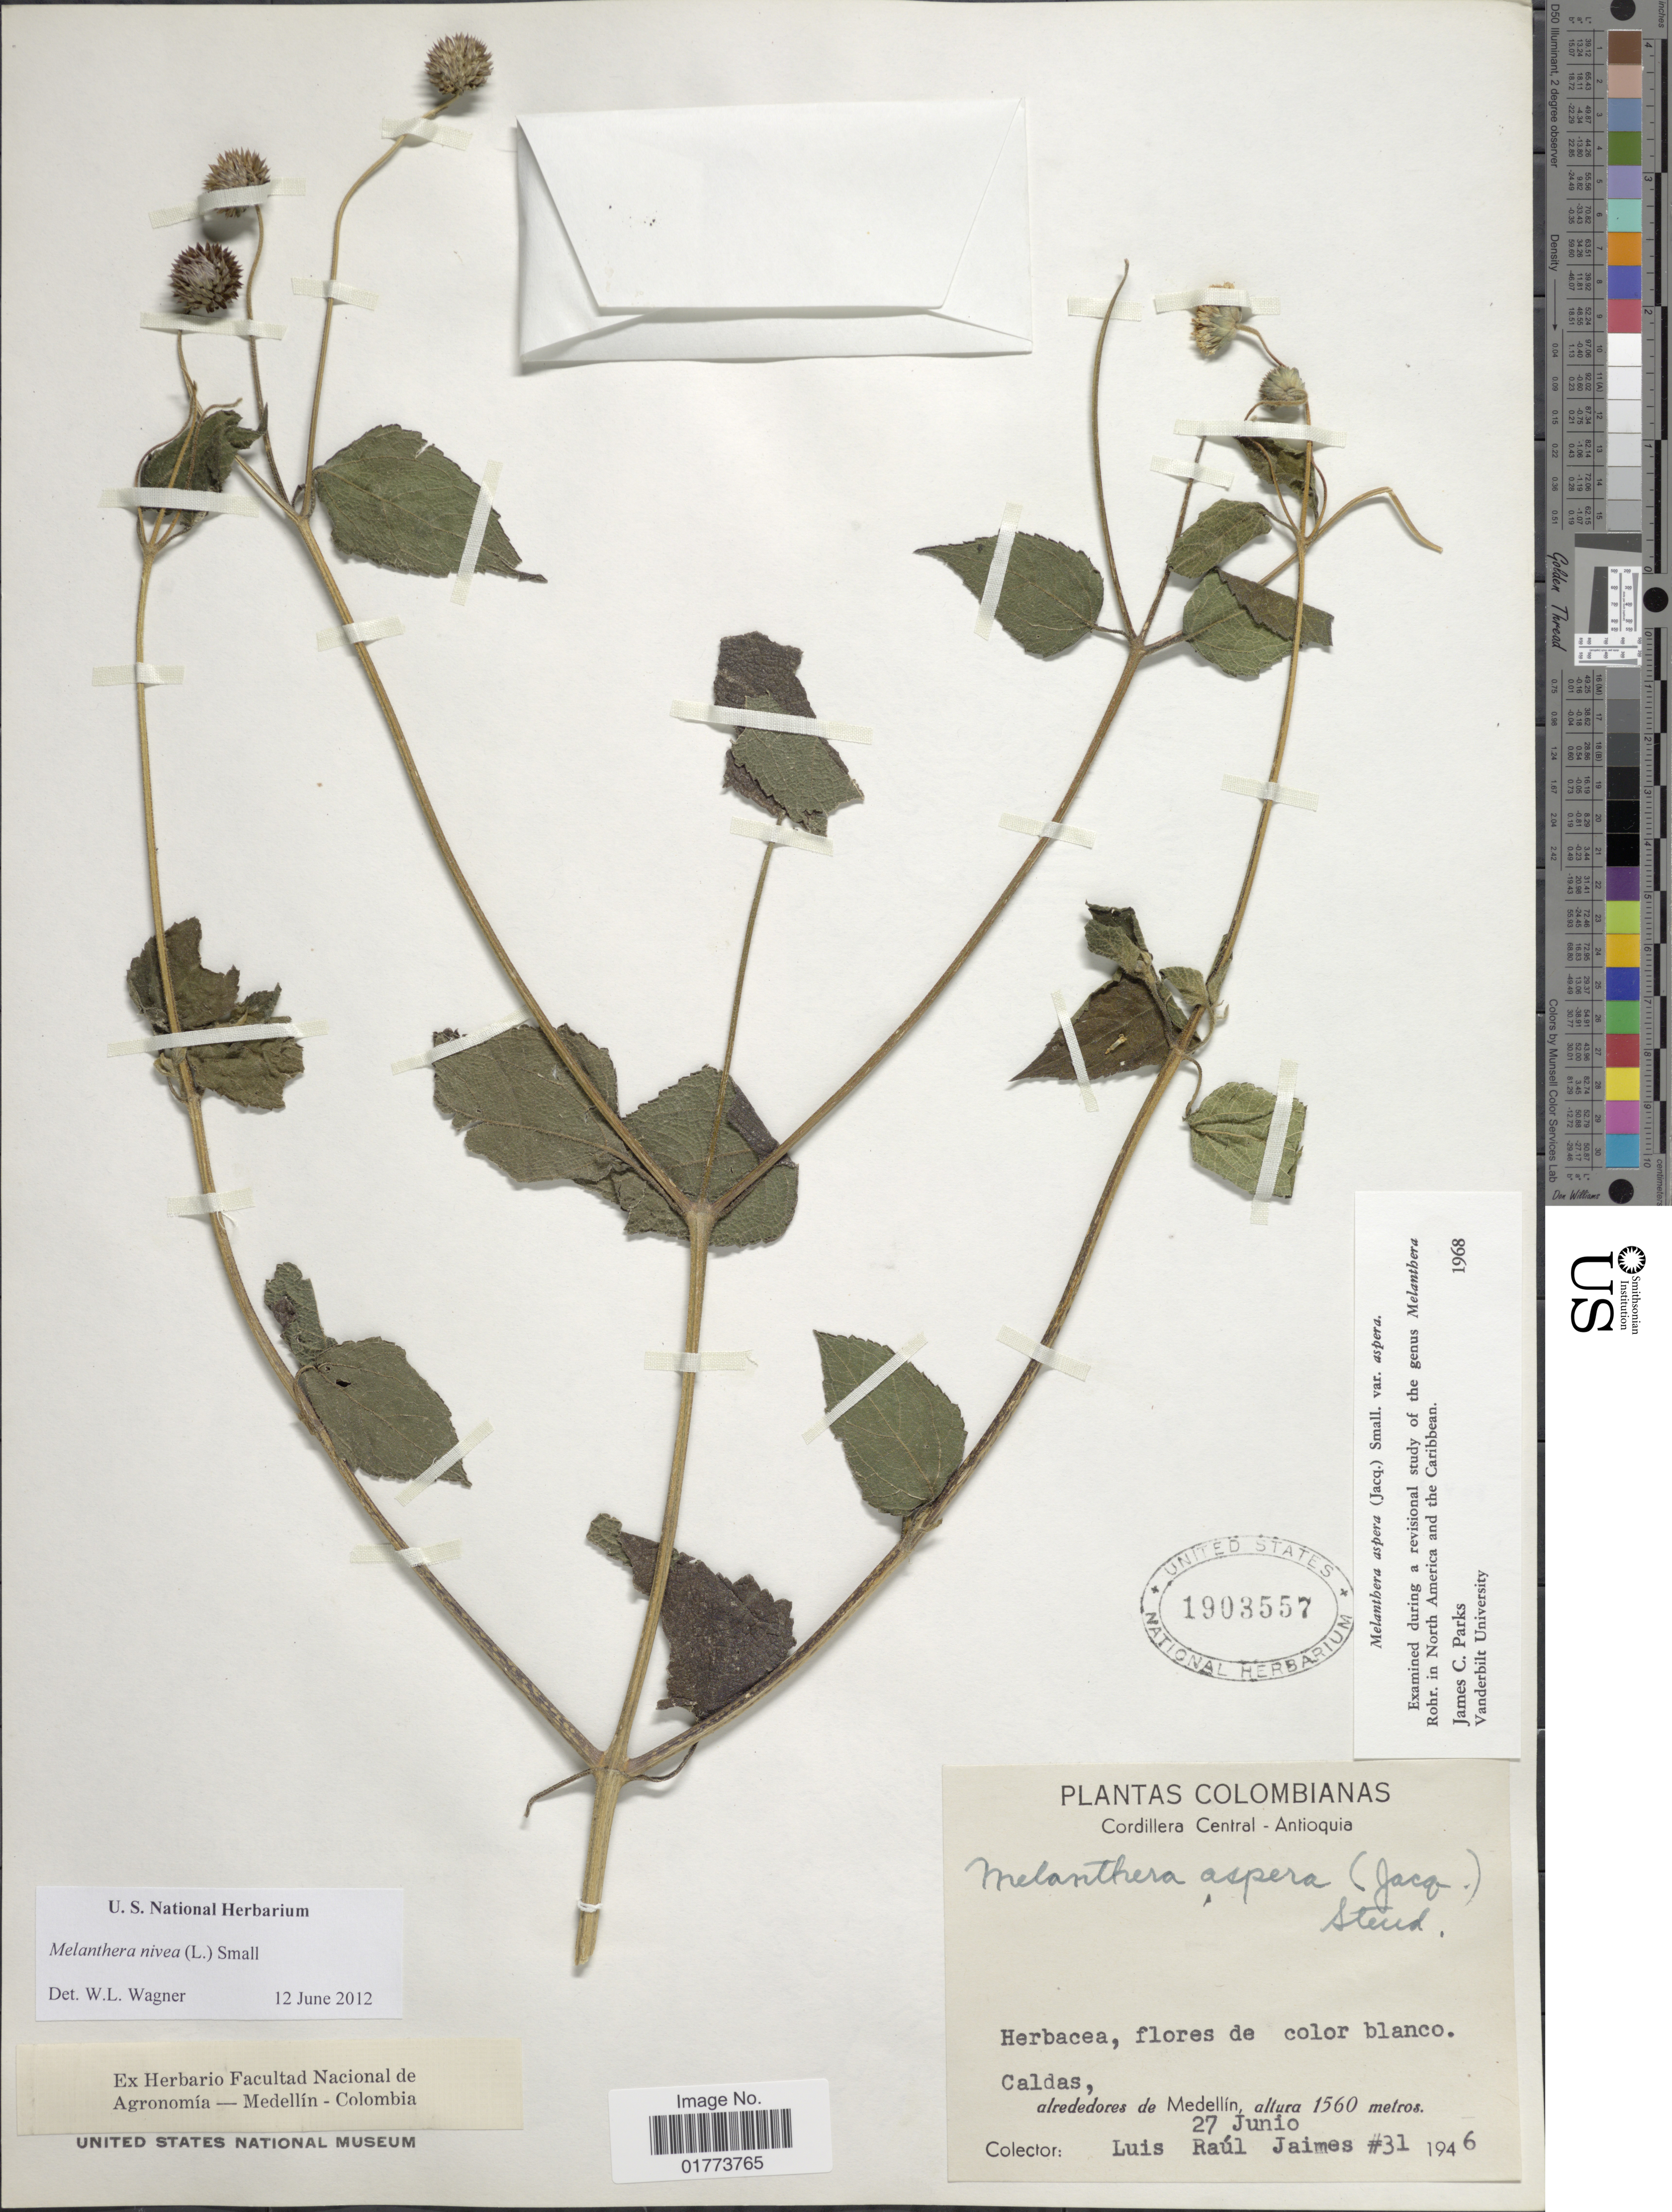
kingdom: Plantae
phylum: Tracheophyta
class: Magnoliopsida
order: Asterales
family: Asteraceae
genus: Melanthera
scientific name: Melanthera nivea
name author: (L.) Small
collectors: L. R. Jaimes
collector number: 31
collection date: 1946-06-27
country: Colombia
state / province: Caldas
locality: Cordillera Central-Antioquia. Caldas, alrededores de Medelin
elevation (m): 1560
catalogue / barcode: US 1903557